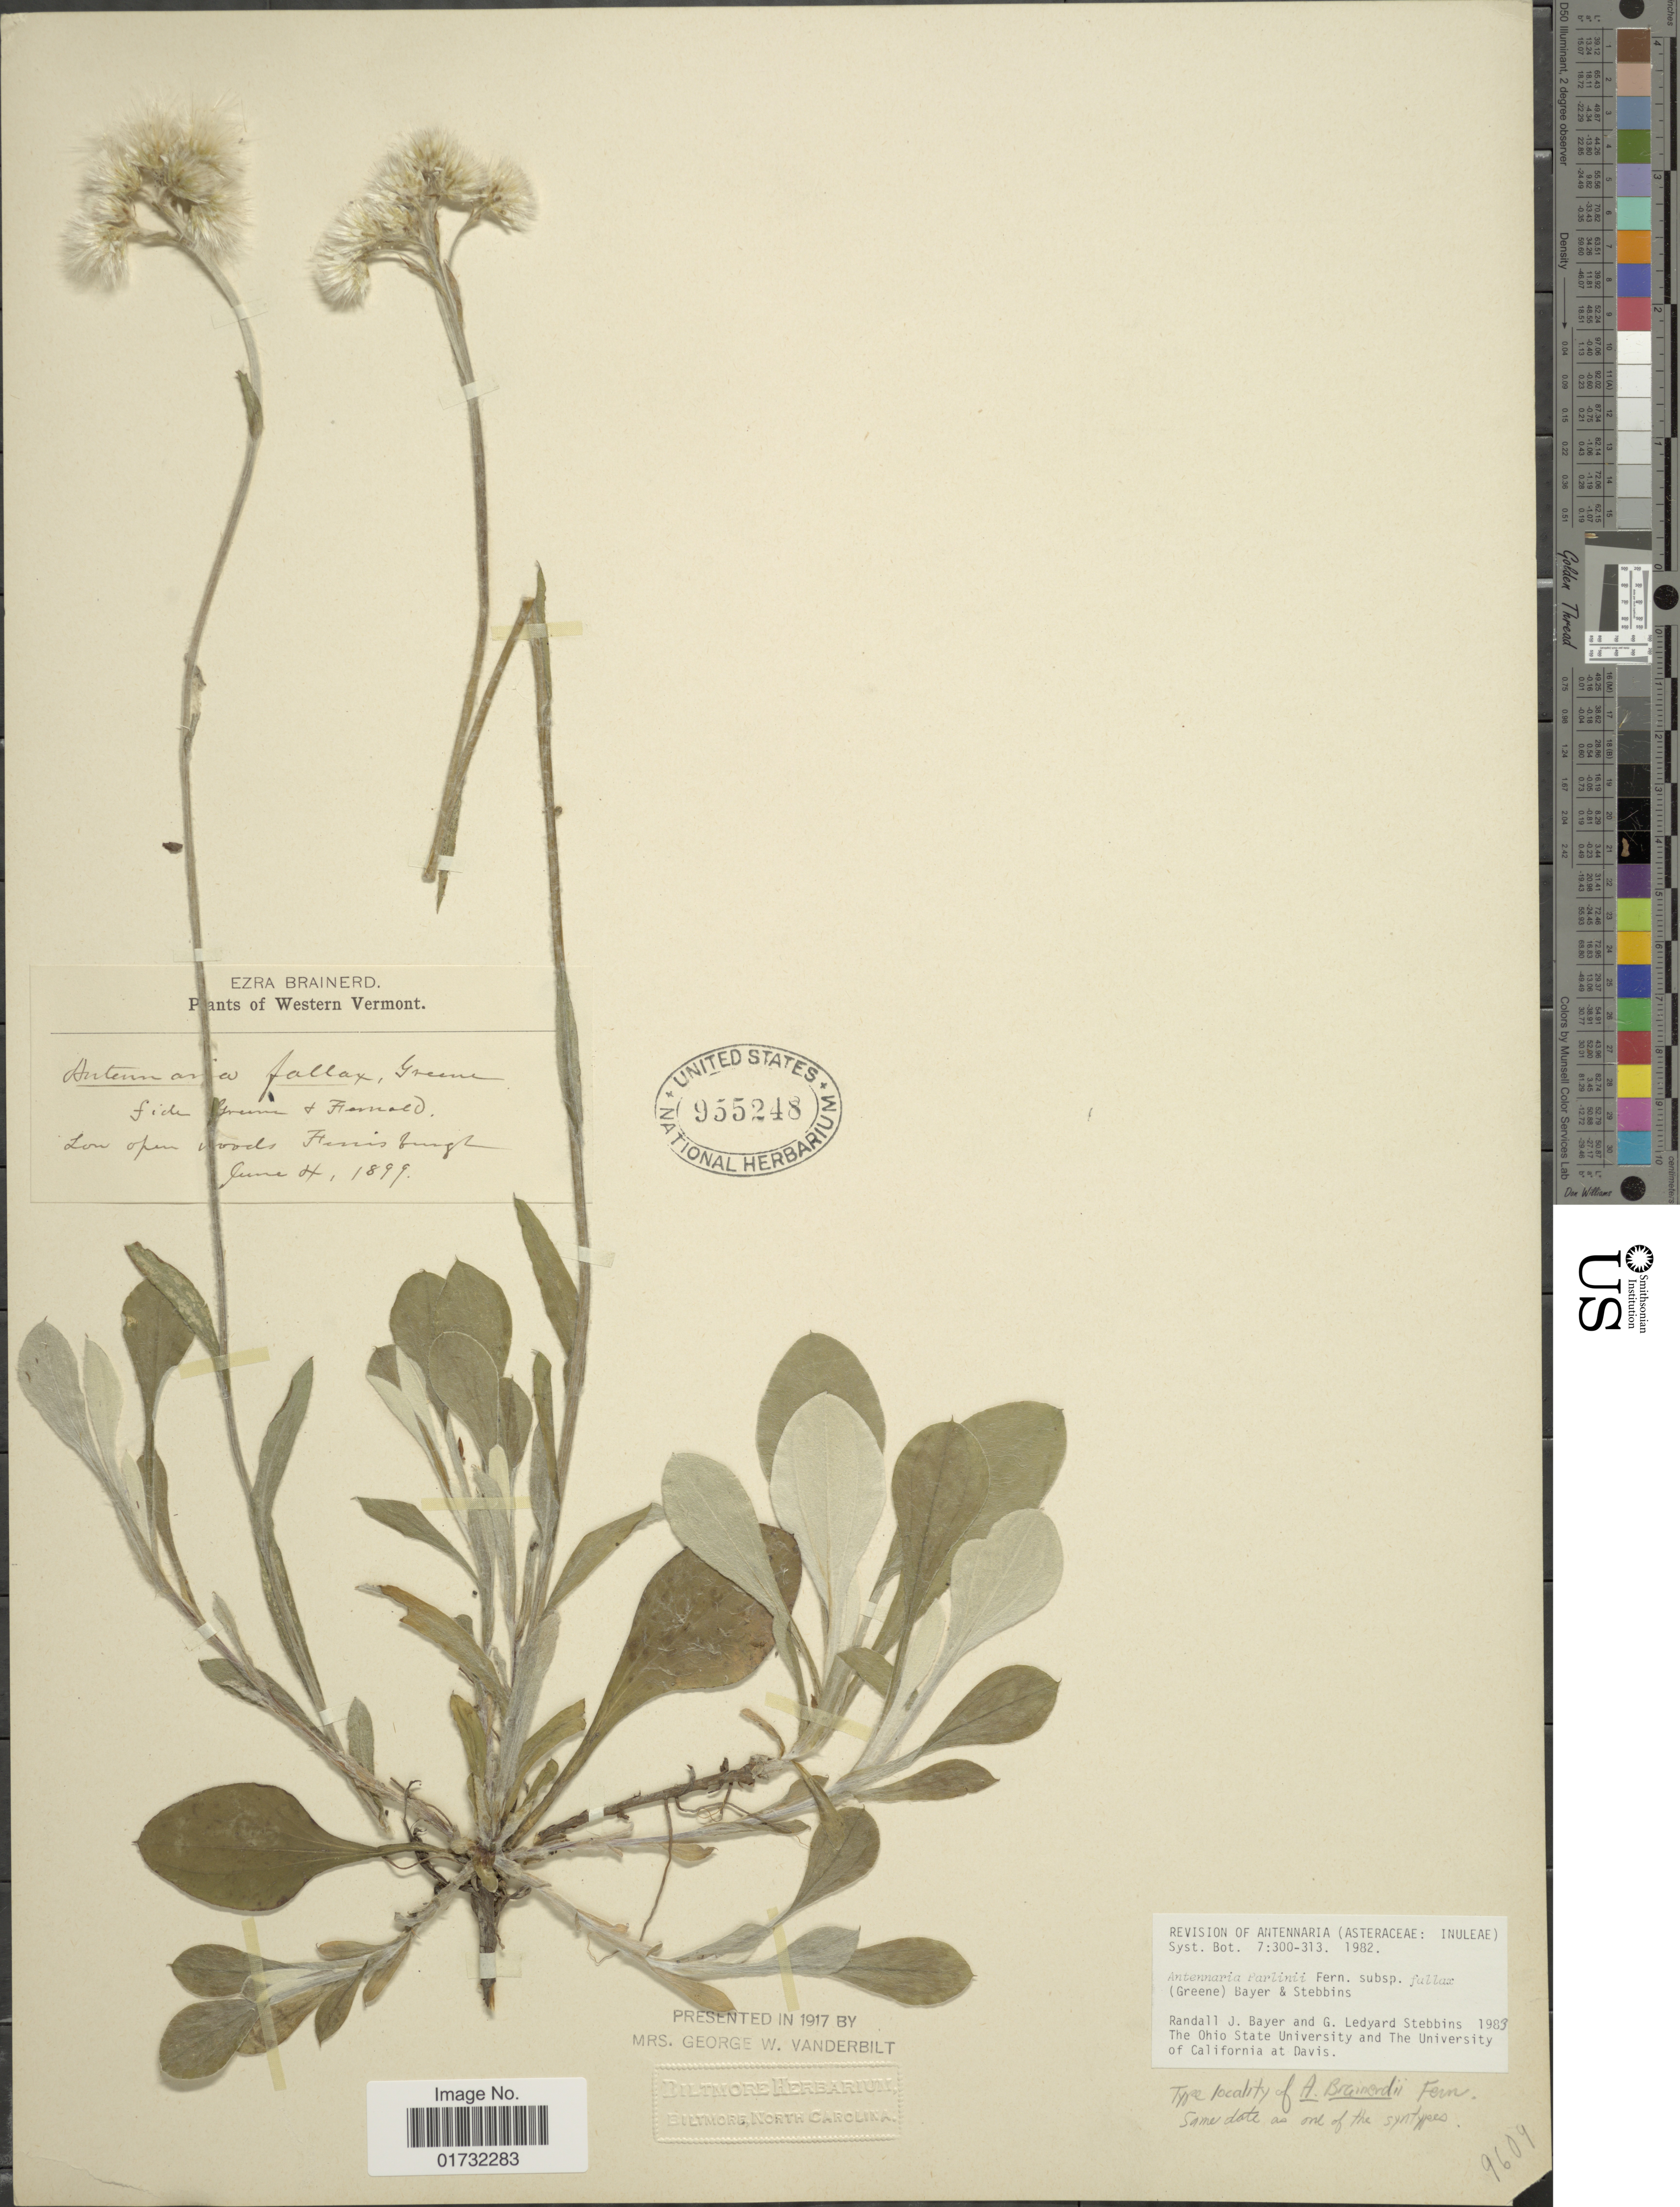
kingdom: Plantae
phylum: Tracheophyta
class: Magnoliopsida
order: Asterales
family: Asteraceae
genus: Antennaria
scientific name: Antennaria parlinii subsp. fallax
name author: (Greene) R.J. Bayer & Stebbins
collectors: E. Brainerd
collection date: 1899-06-04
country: United States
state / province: Vermont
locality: Western Vermont. Ferrisburgh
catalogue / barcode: US 955248